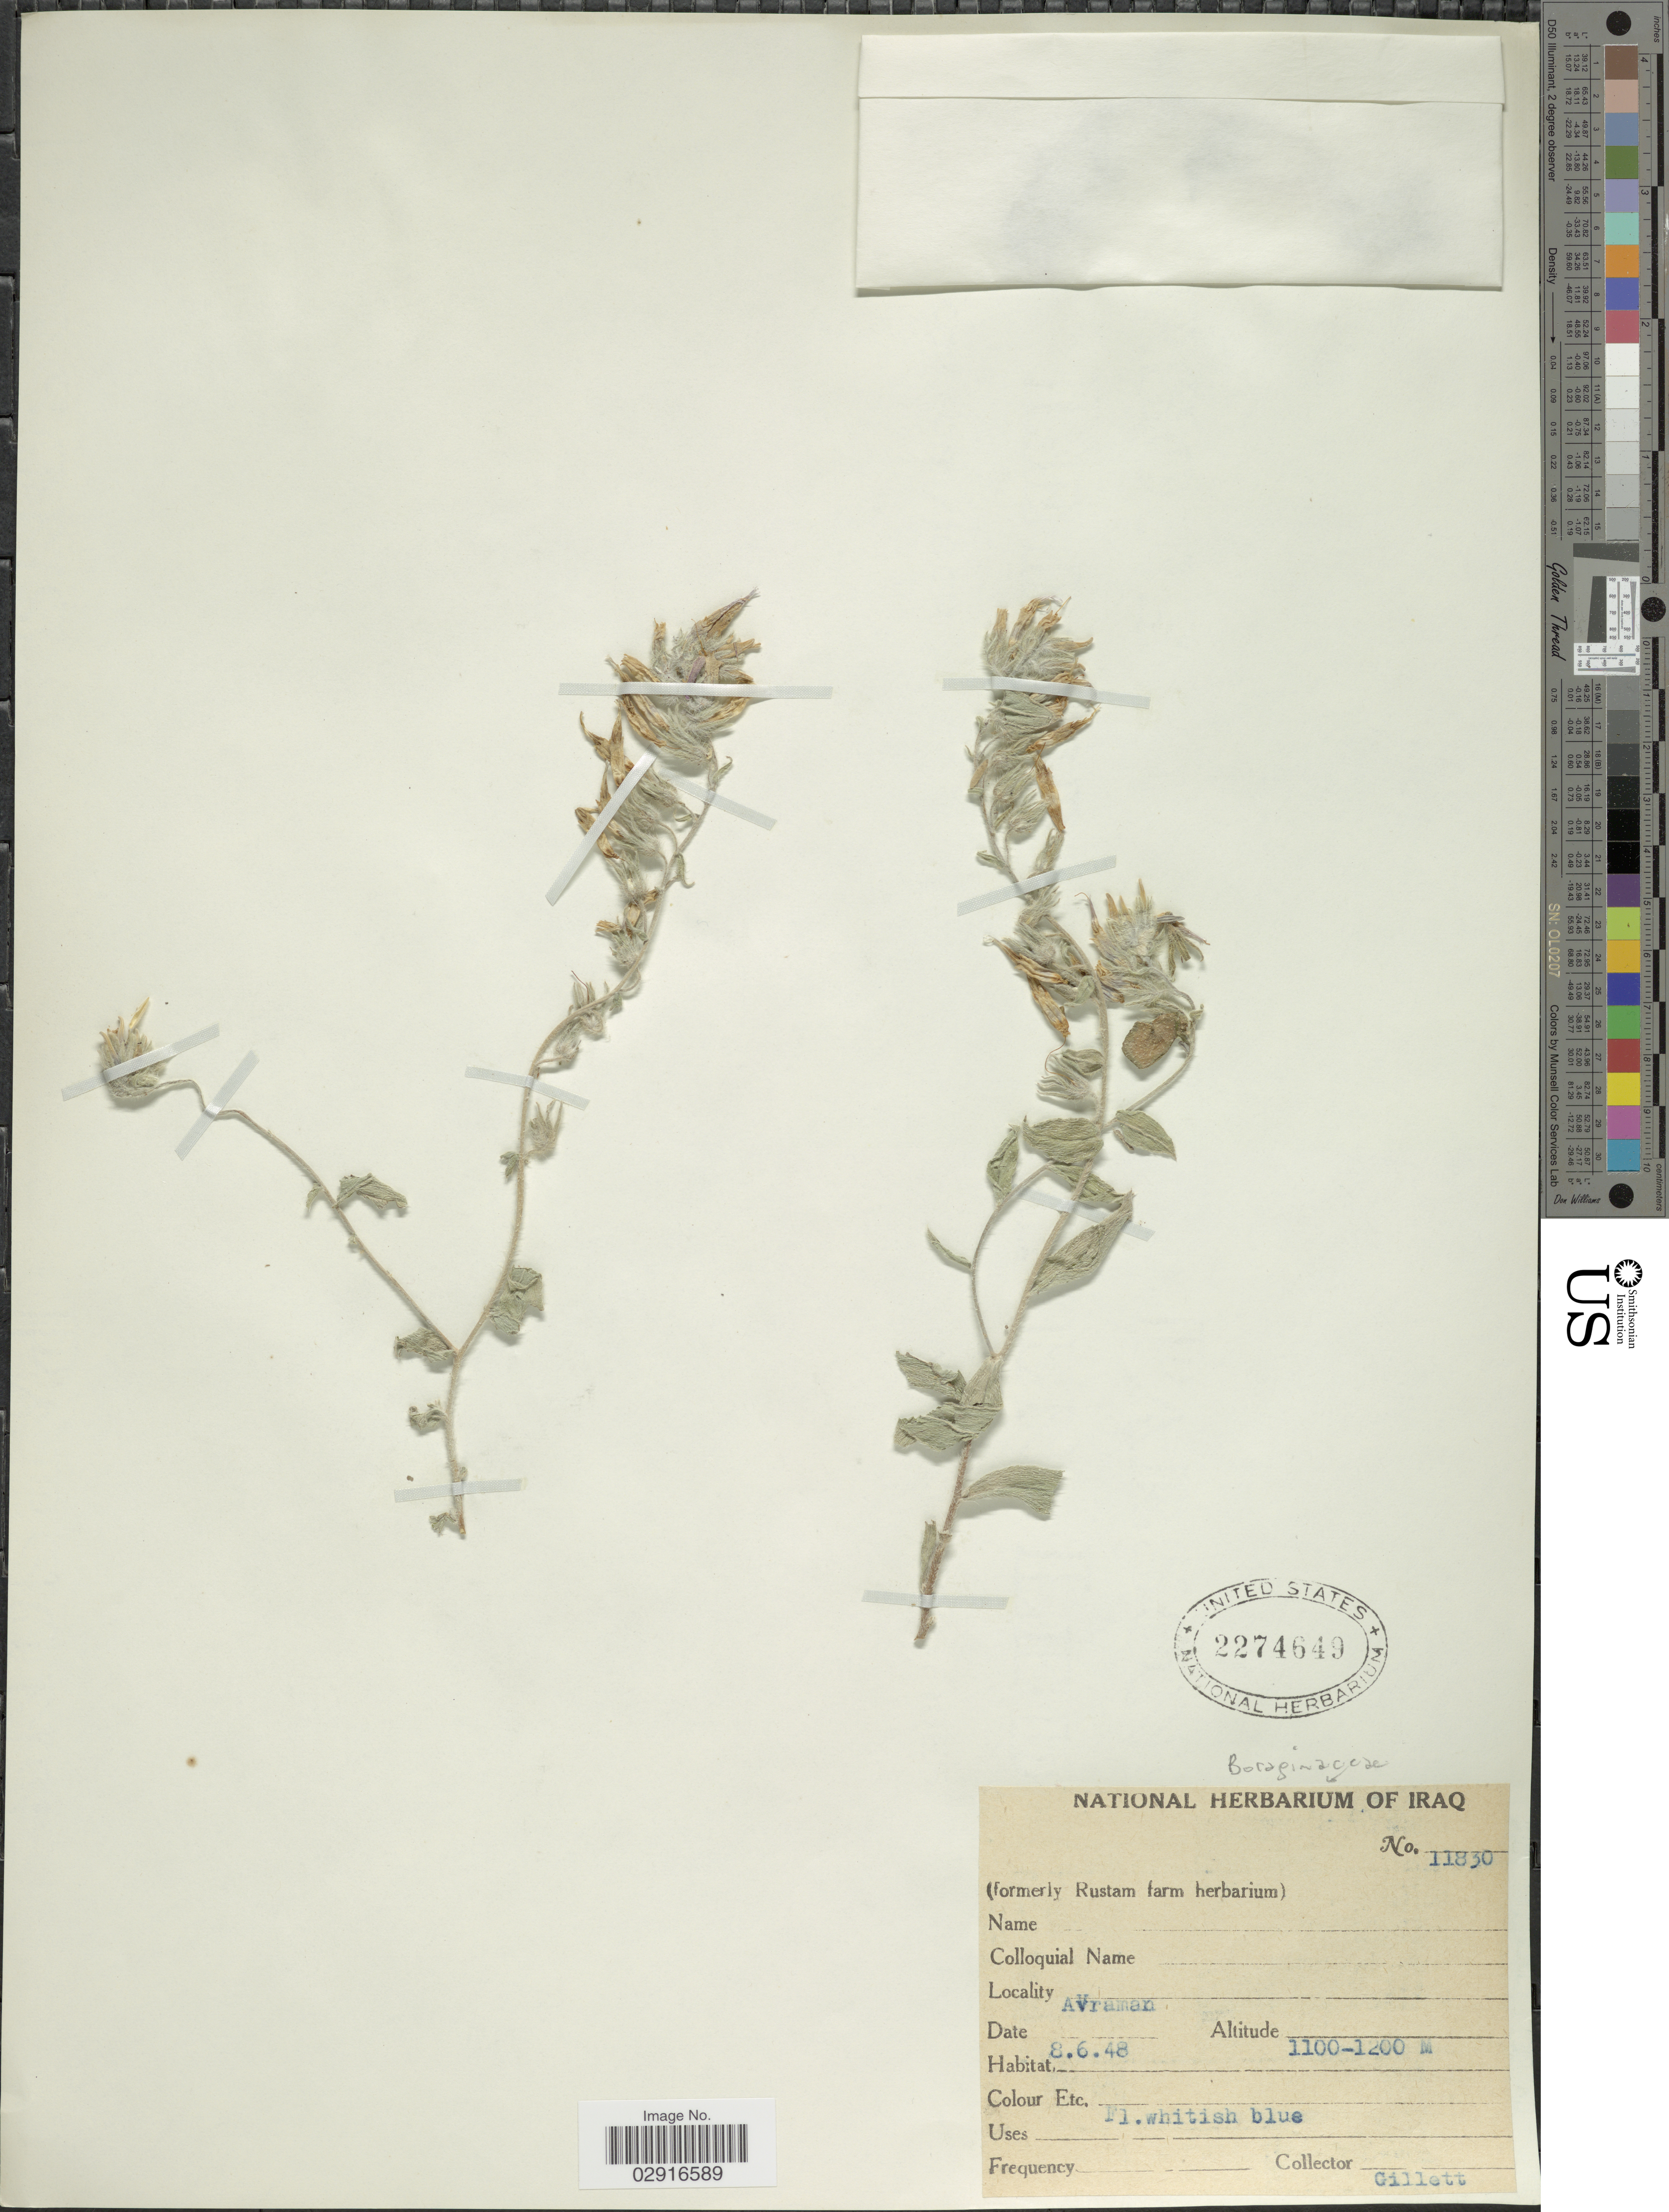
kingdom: Plantae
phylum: Tracheophyta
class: Magnoliopsida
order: Boraginales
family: Boraginaceae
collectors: Gillett, --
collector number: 11830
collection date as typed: Transcribed d/m/y: 8/6/48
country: Iraq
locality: Avraman.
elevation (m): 1100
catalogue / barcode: US 2274649